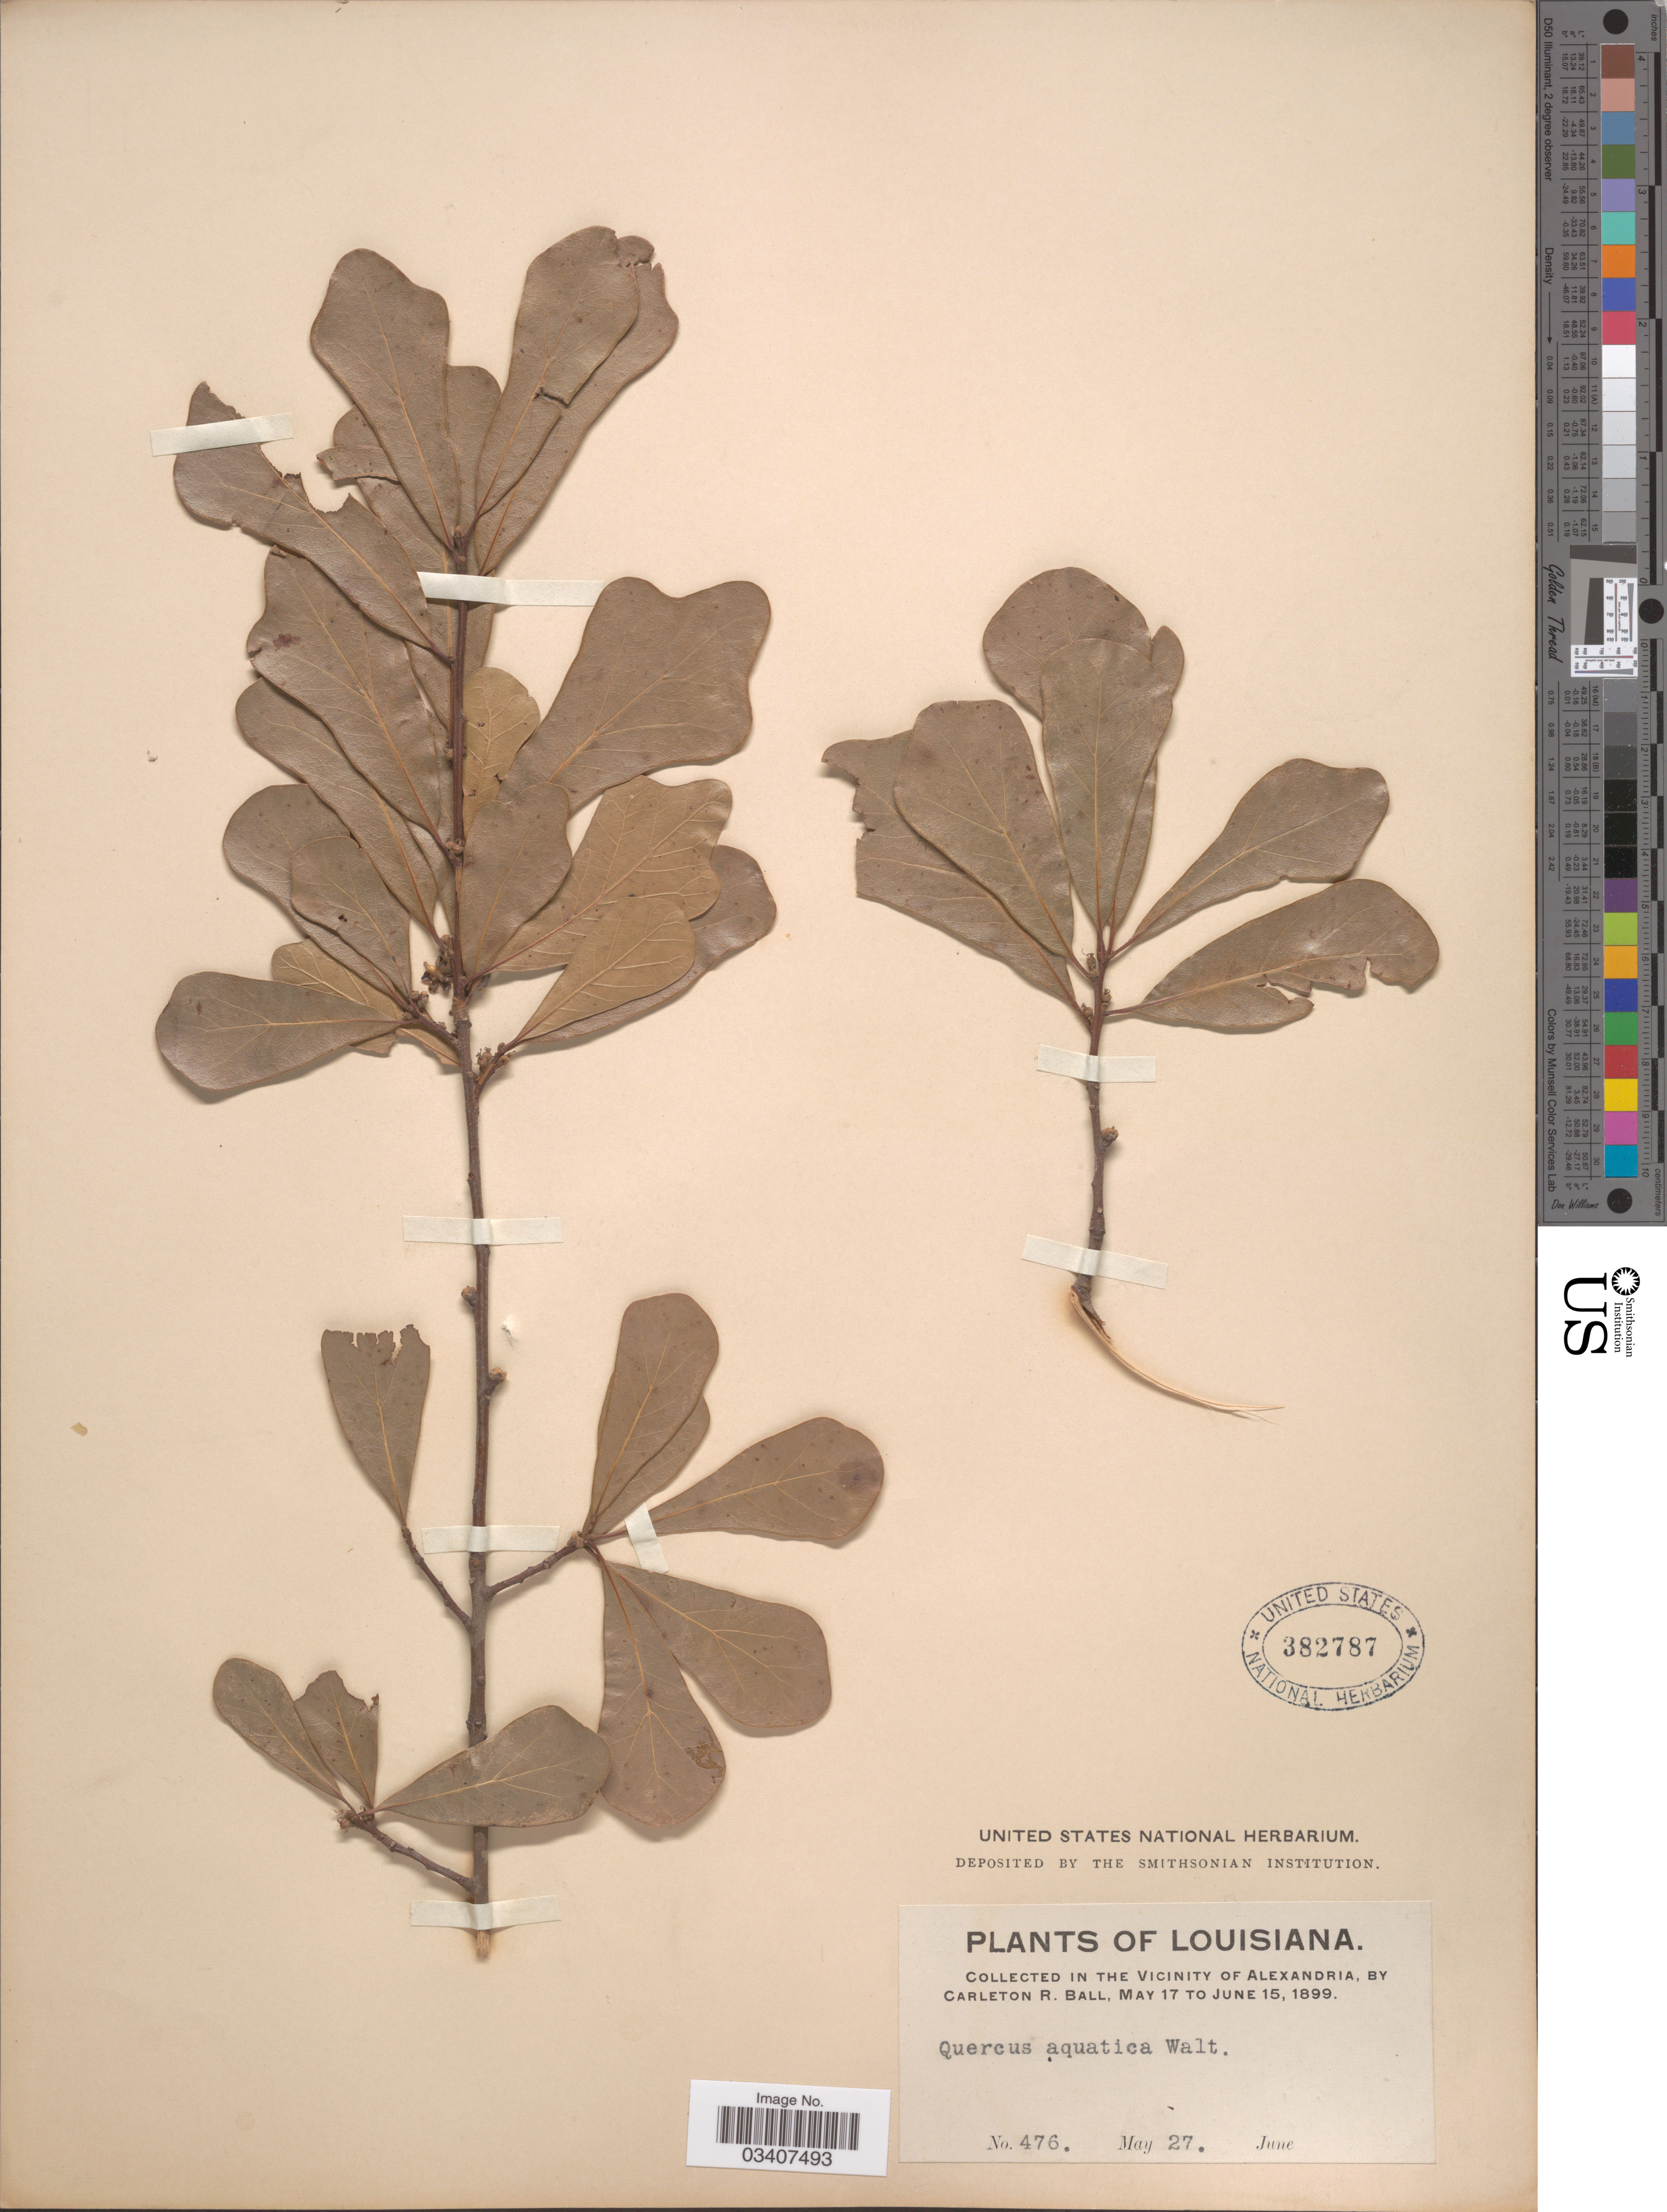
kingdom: Plantae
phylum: Tracheophyta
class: Magnoliopsida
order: Fagales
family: Fagaceae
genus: Quercus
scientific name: Quercus nigra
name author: L.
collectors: C. R. Ball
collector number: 476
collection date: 1899-05-27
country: United States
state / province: Louisiana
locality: In the Vicinity of Alexandria.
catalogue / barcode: US 382787